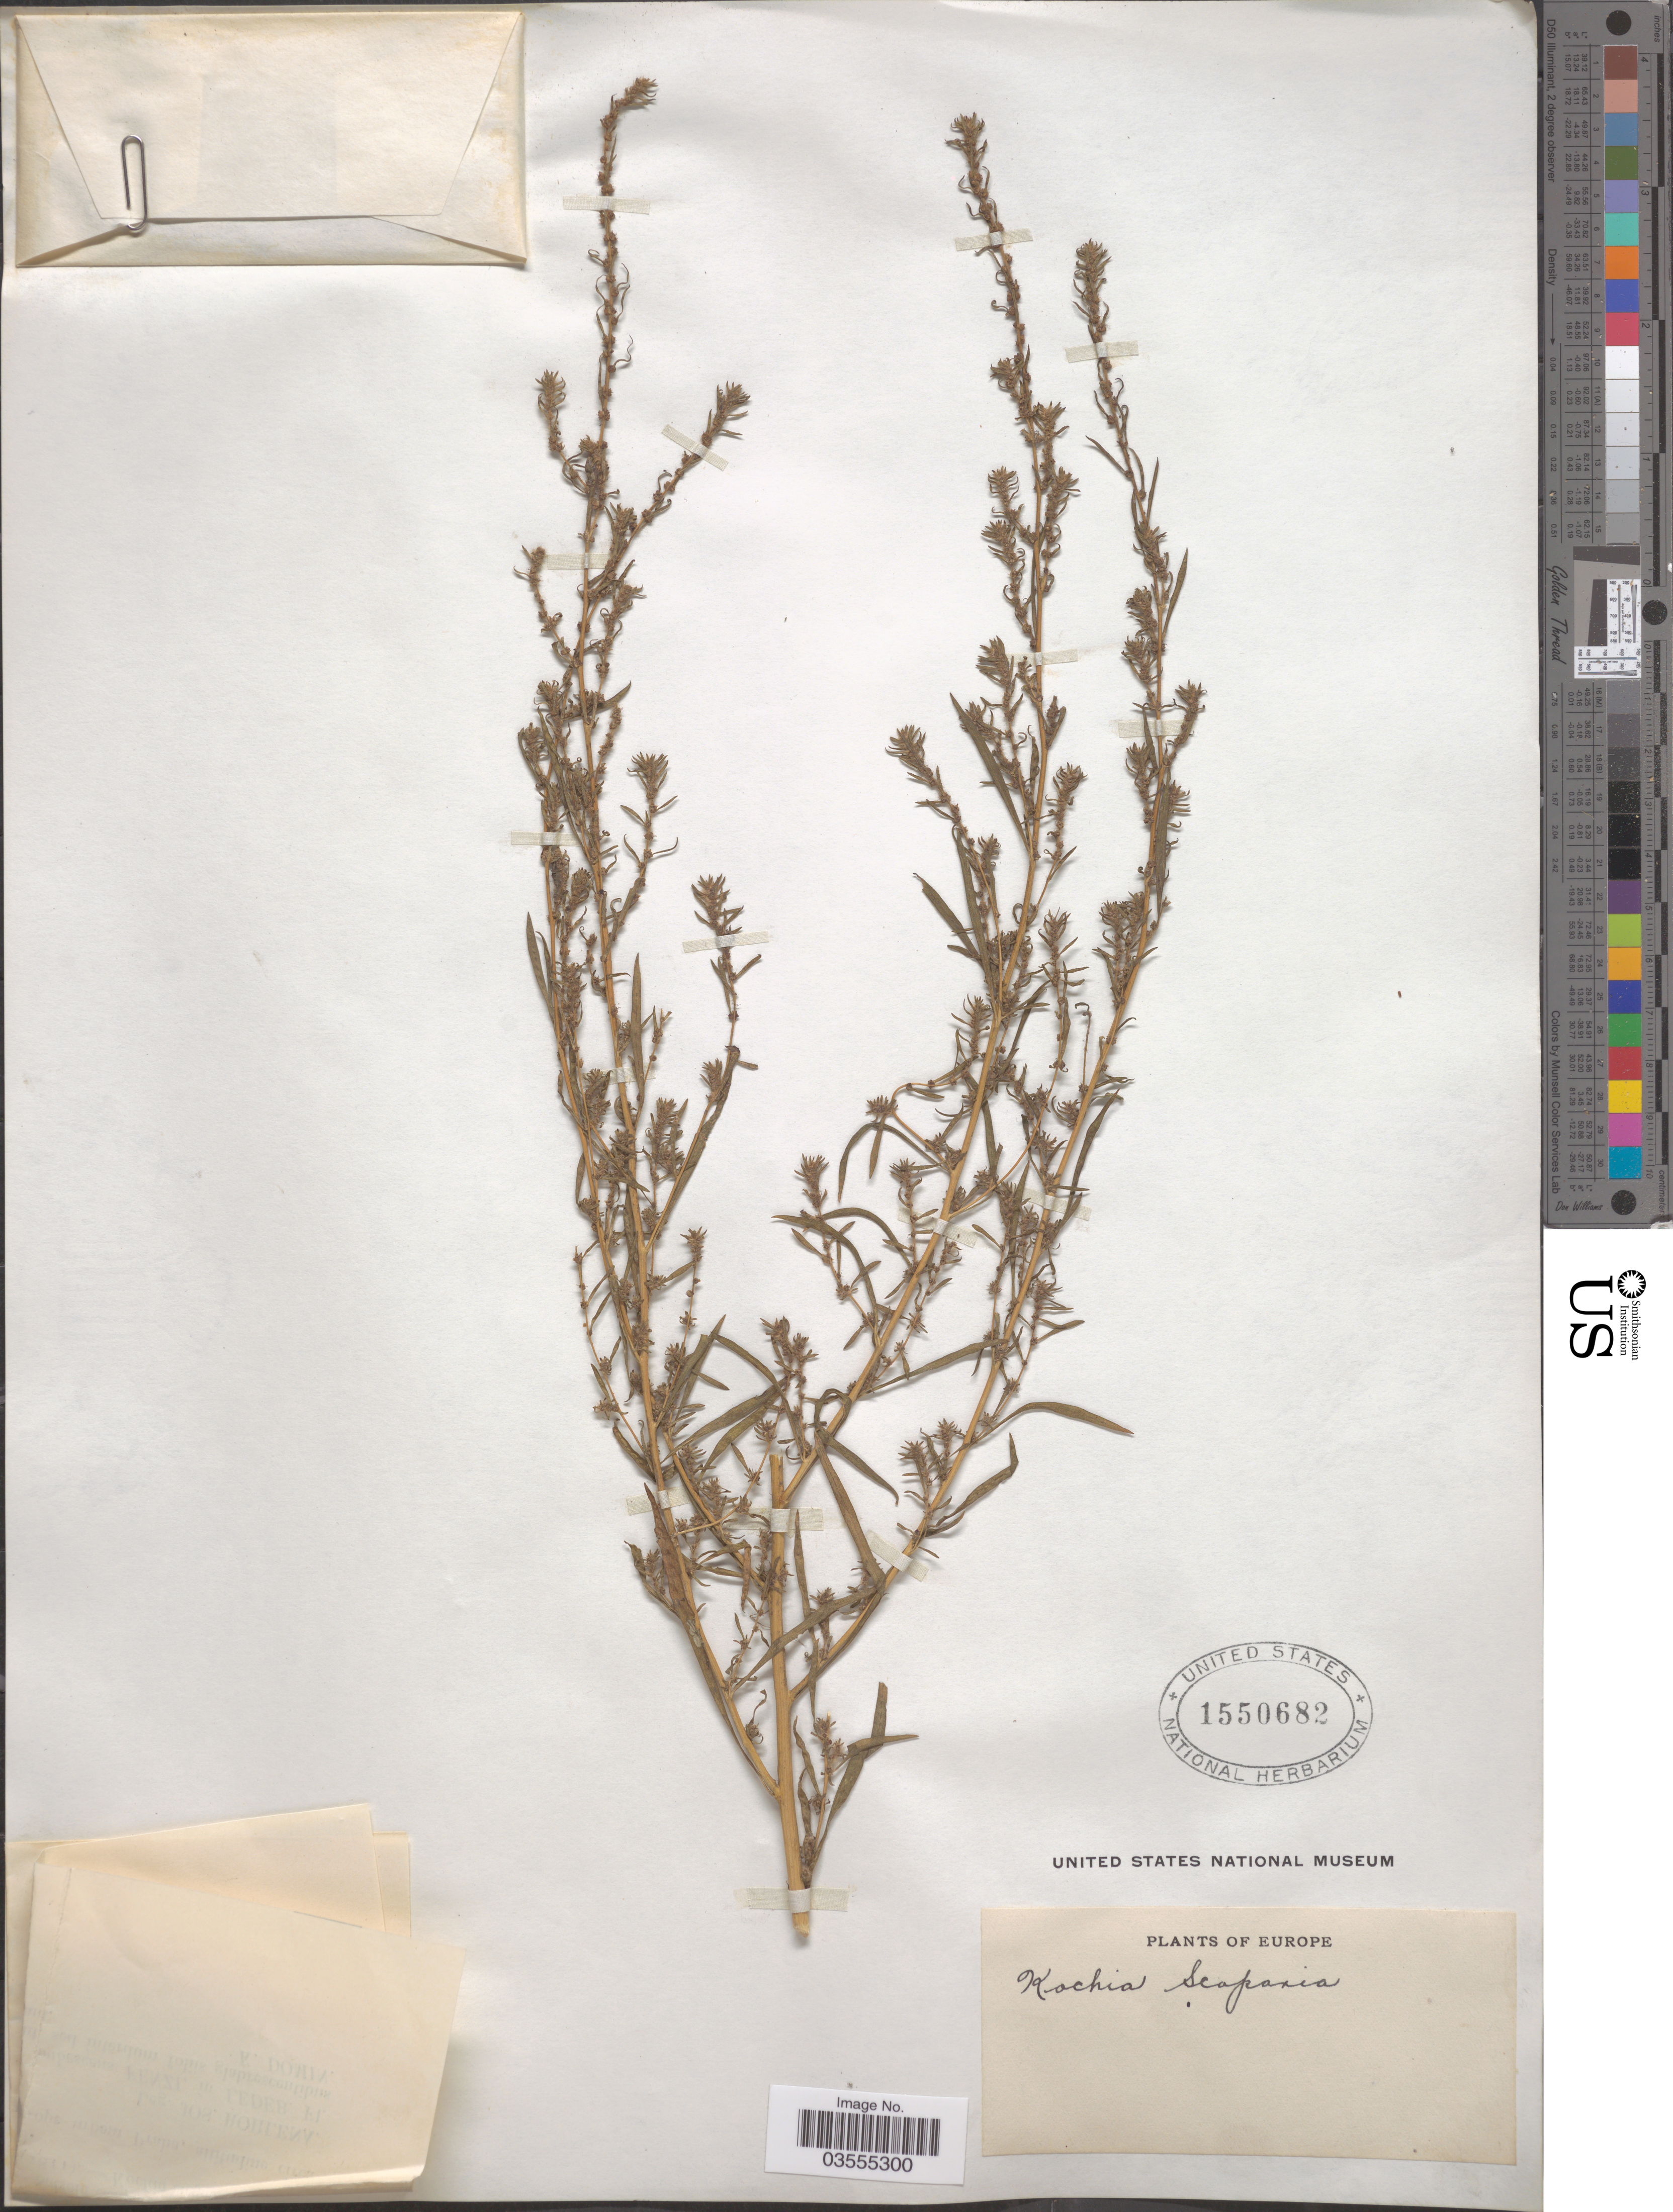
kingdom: Plantae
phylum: Tracheophyta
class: Magnoliopsida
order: Caryophyllales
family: Amaranthaceae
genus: Bassia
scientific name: Bassia scoparia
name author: (L.) Voss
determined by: U.S. National Herbarium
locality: Europe.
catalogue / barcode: US 1550682